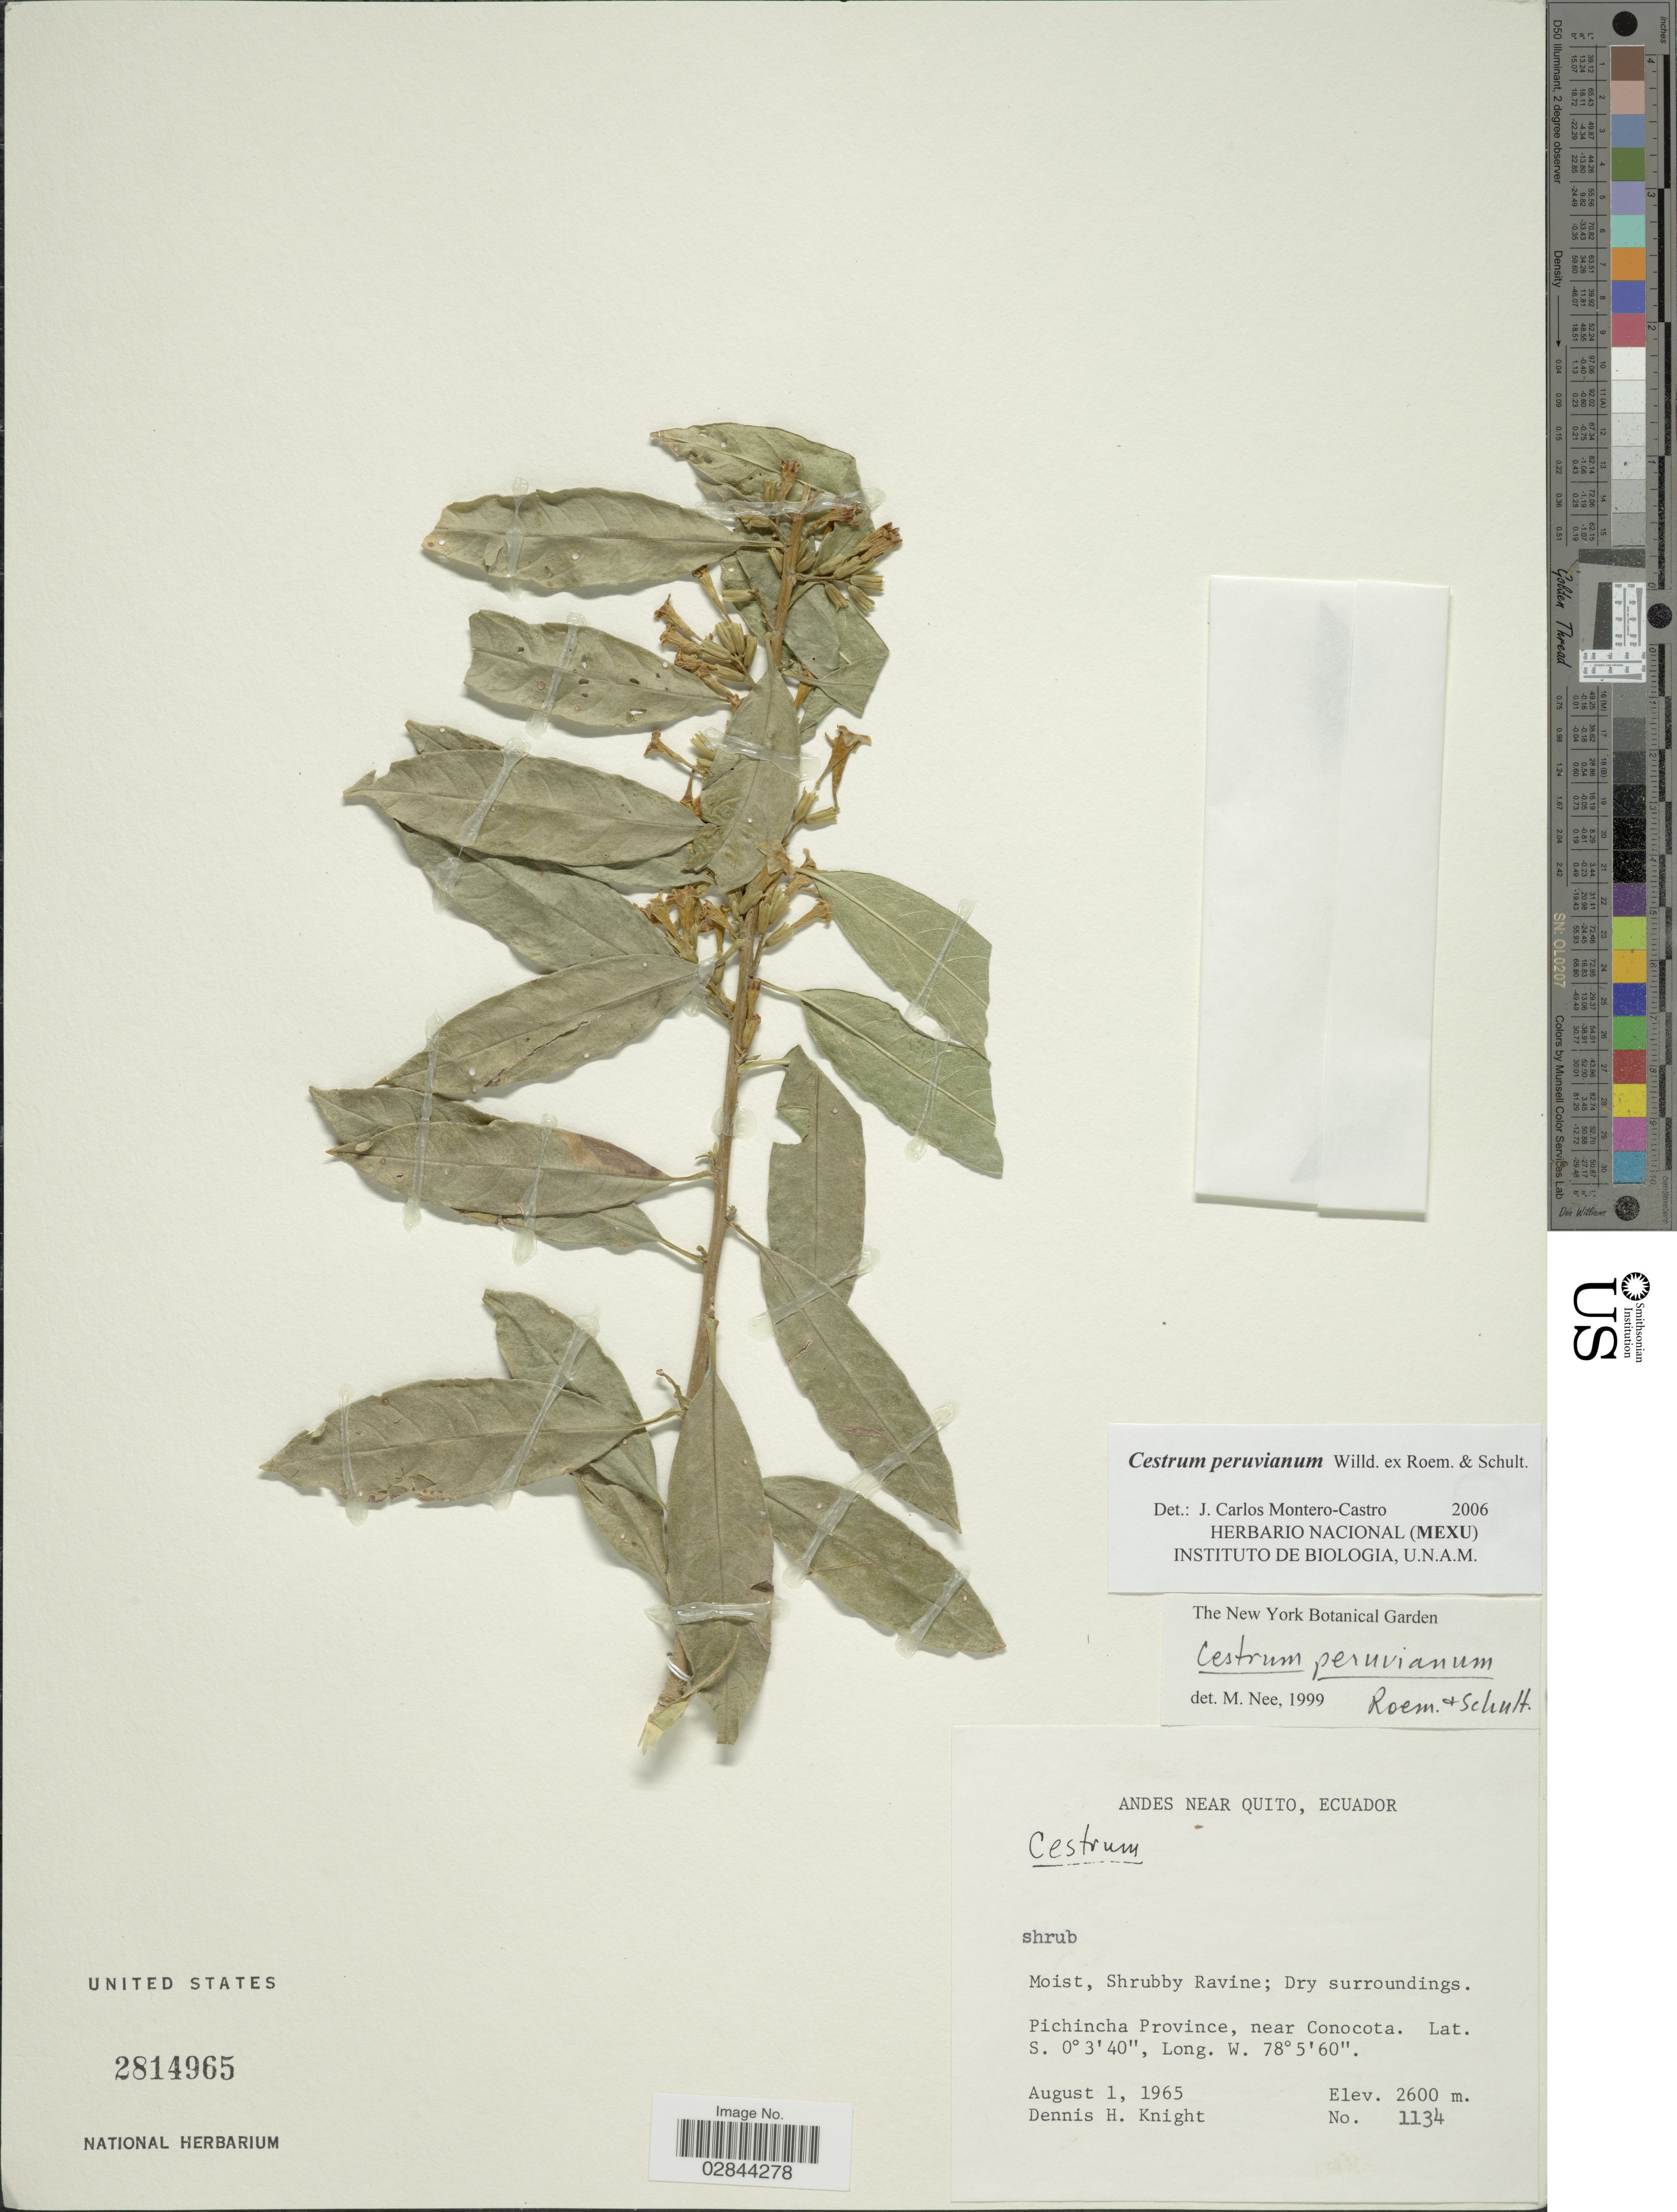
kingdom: Plantae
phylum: Tracheophyta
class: Magnoliopsida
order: Solanales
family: Solanaceae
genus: Cestrum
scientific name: Cestrum affine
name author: Kunth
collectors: D. Knight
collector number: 1134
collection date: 1965-08-01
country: Ecuador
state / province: Pichincha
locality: Andes near Quito, near Conocota.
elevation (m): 2600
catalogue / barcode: US 2814965